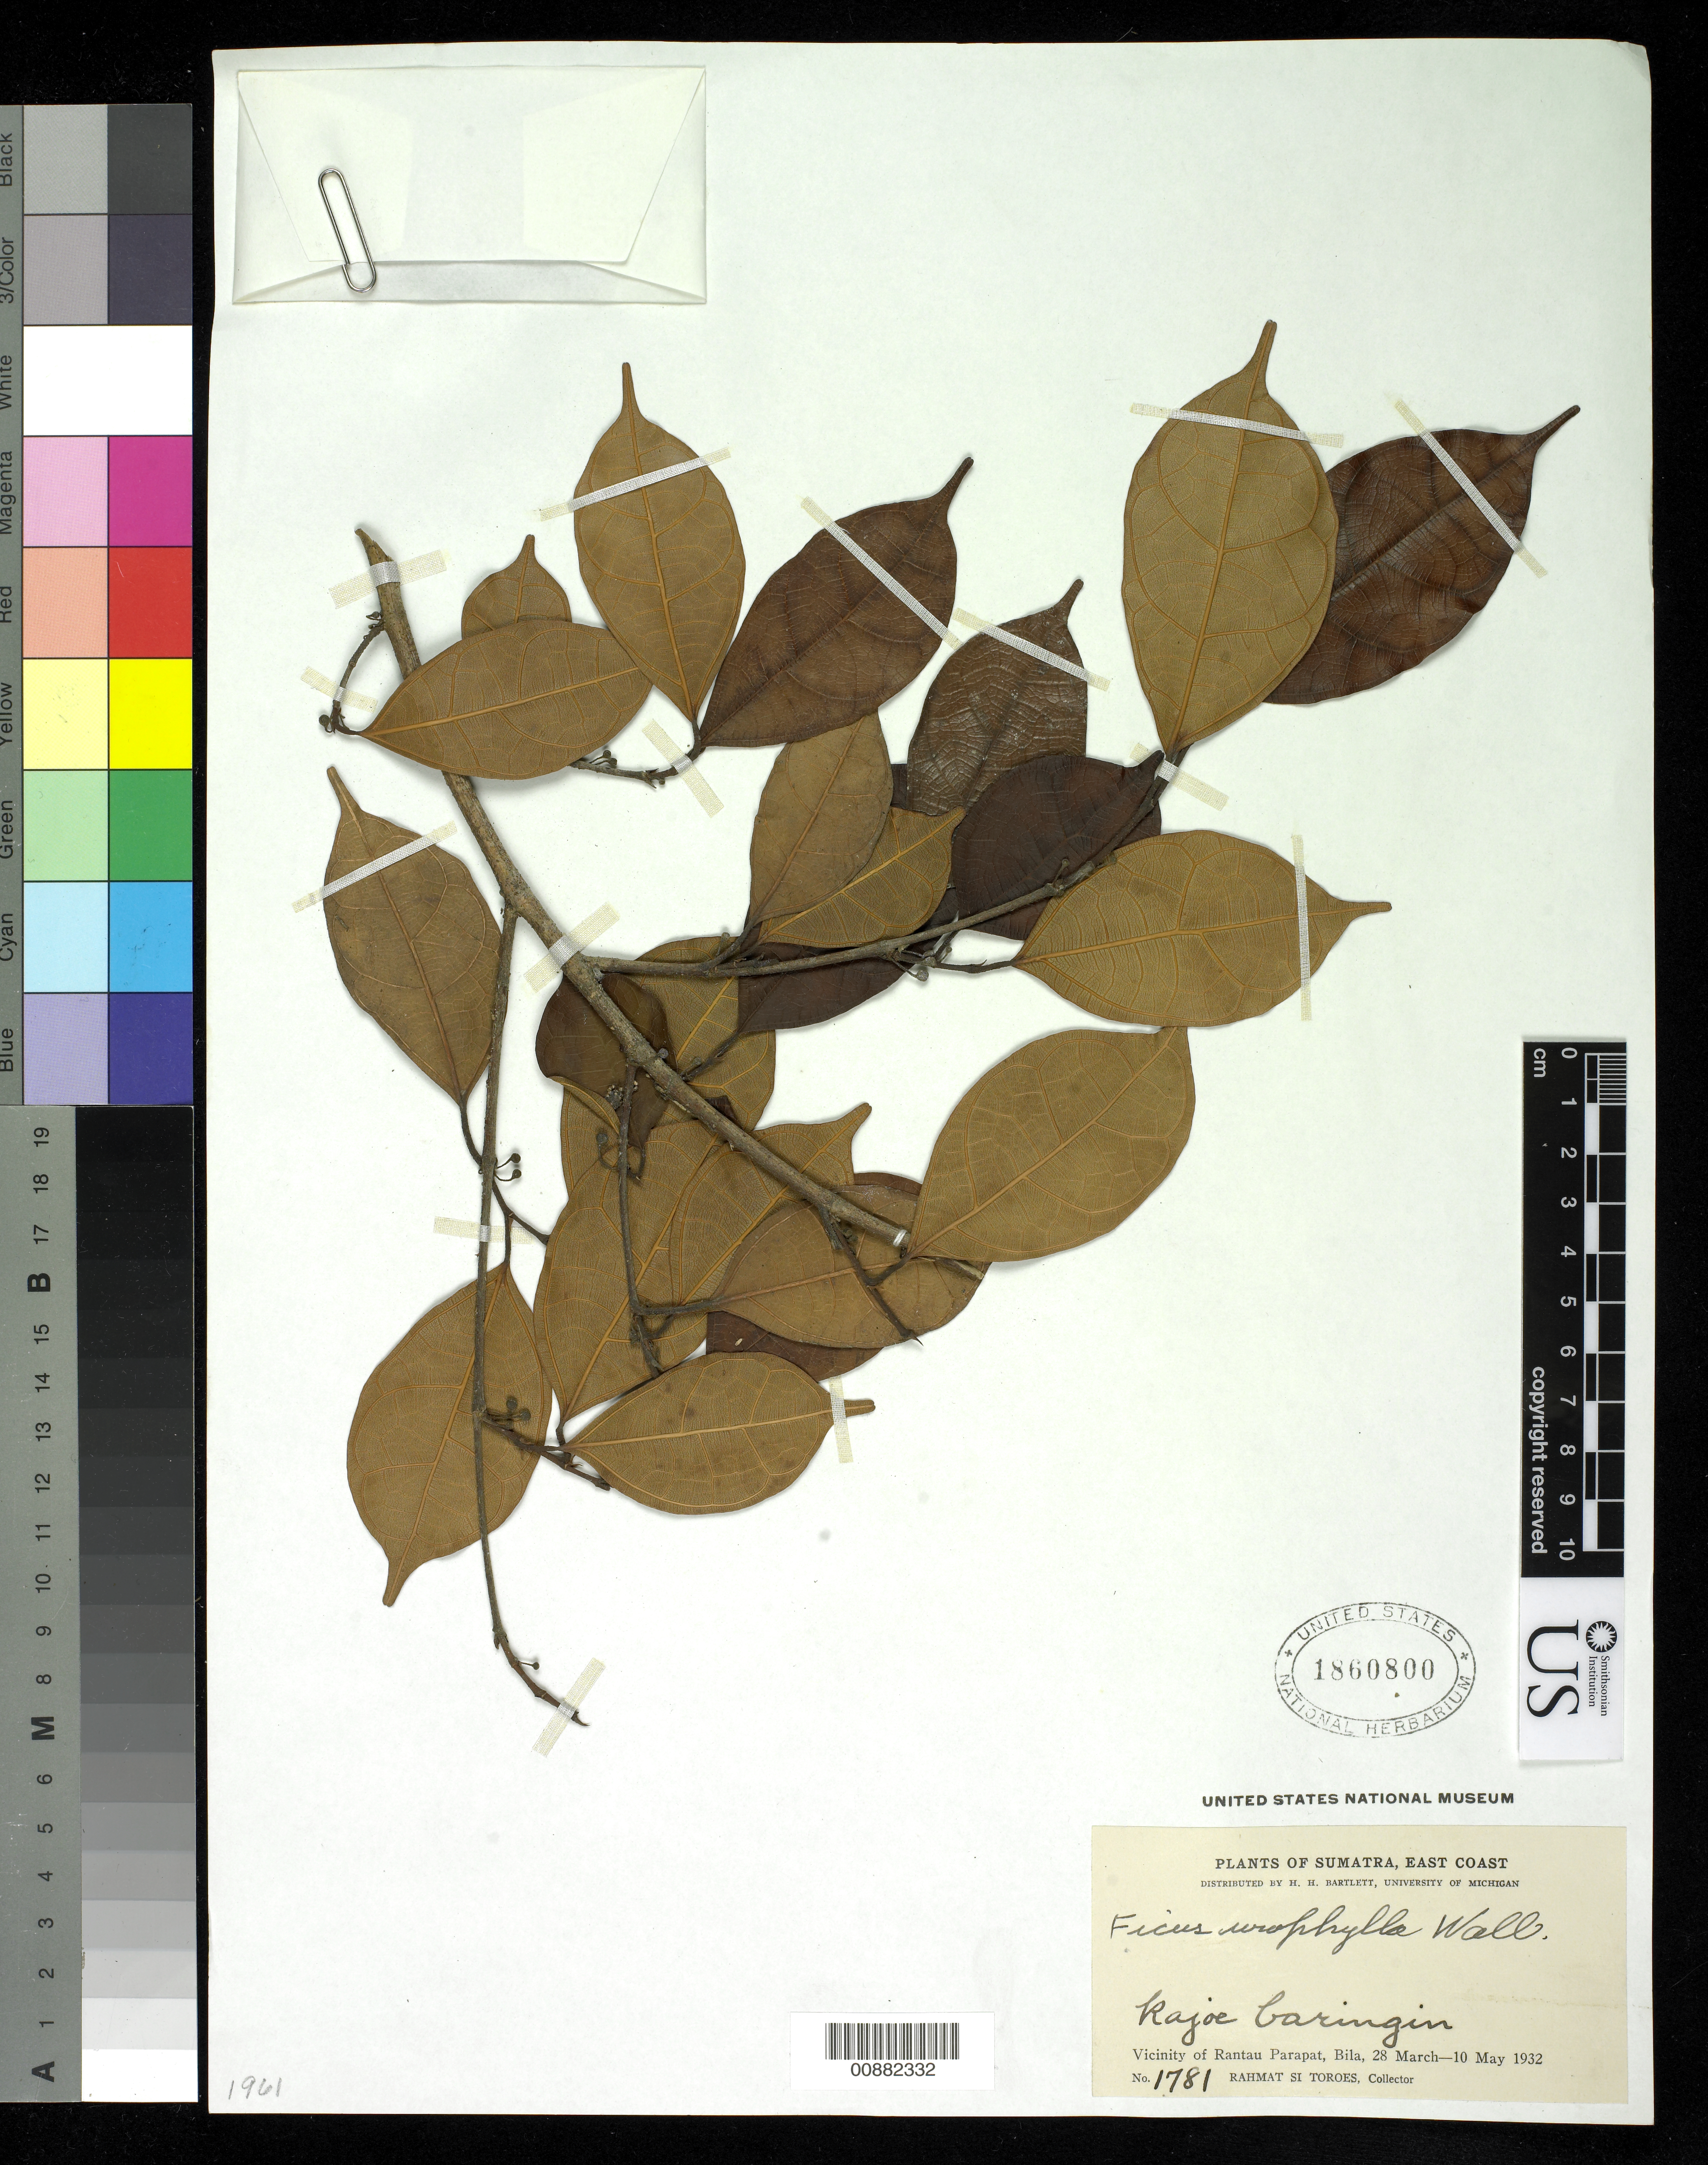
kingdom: Plantae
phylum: Tracheophyta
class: Magnoliopsida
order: Rosales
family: Moraceae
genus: Ficus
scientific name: Ficus urophylla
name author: Wall. ex Miq.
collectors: Rahmat Si Boeea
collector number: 1781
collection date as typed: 28 Mar 1932 to 10 May 1932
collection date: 1932-03-28/1932-05-10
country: Indonesia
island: Sumatra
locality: east coast.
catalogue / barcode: US 1860800